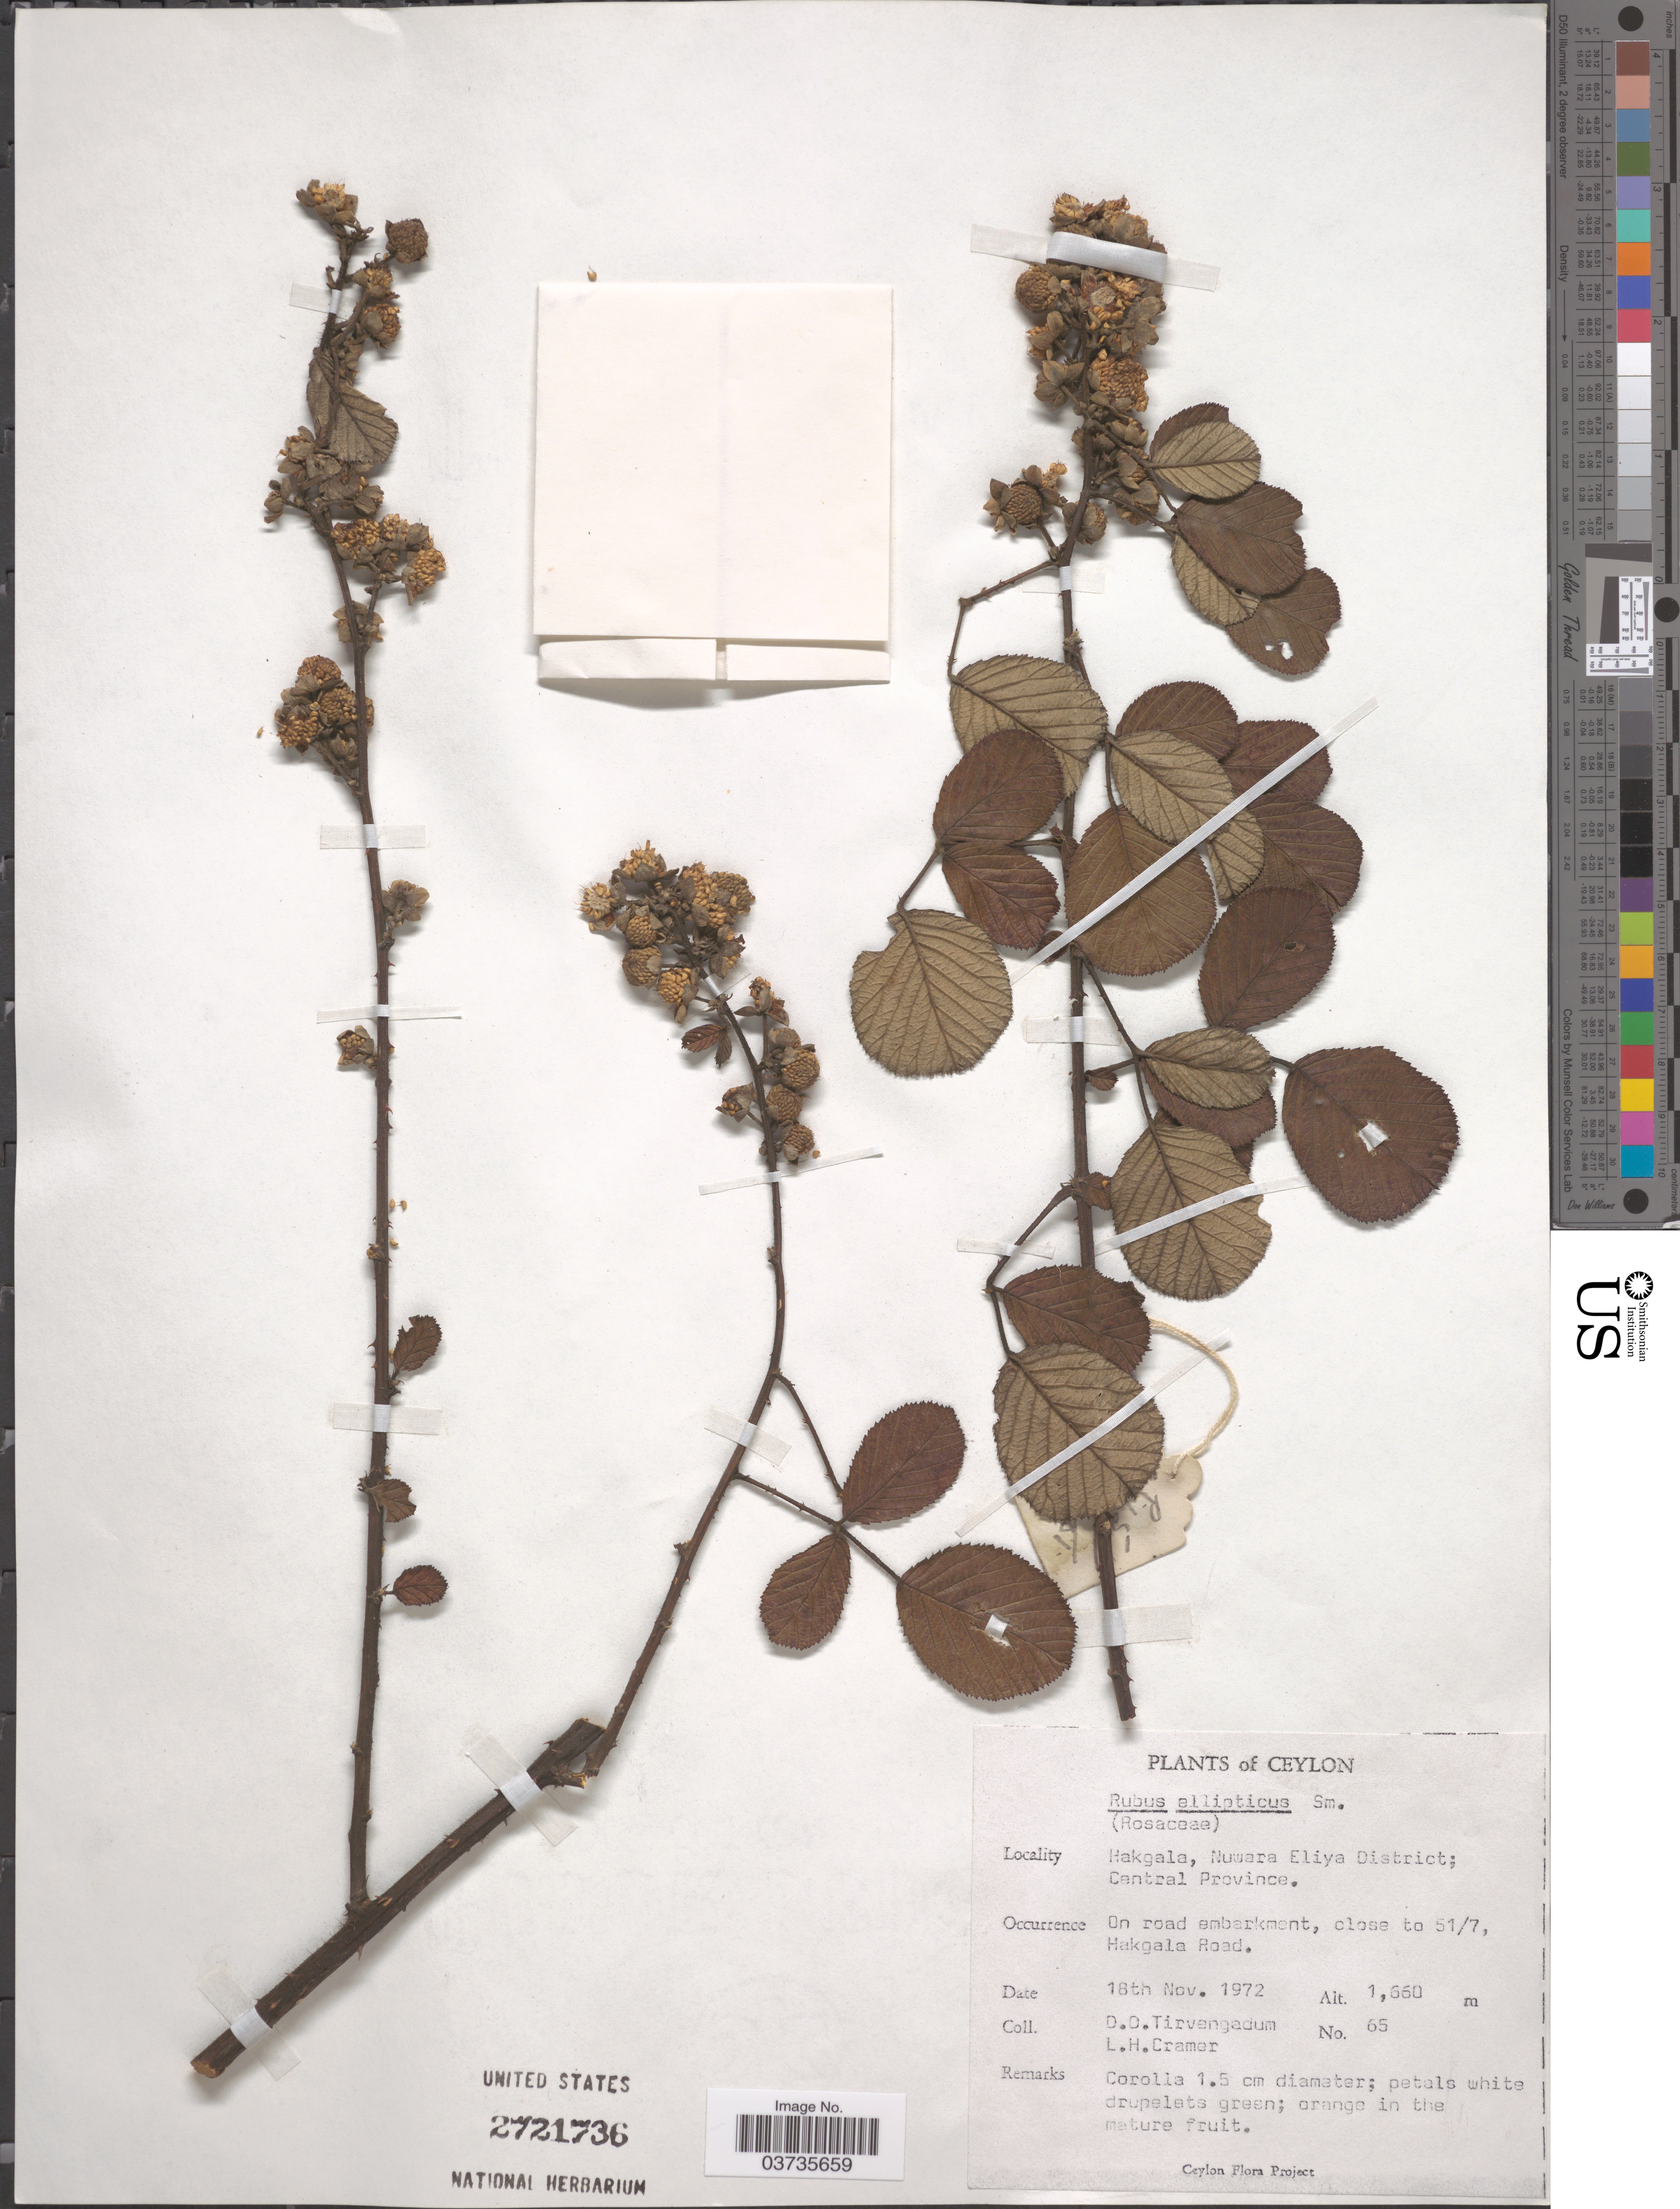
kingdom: Plantae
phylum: Tracheophyta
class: Magnoliopsida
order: Rosales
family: Rosaceae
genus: Rubus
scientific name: Rubus ellipticus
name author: Sm.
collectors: D. Tirvengadum & L. H. Cramer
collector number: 65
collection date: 1972-11-18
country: Sri Lanka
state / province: Central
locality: Ceylon. Hakgala, Nuwara Eliya District. On road embarkment, close to 51/7. Hakgala Road.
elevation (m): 1660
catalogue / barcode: US 2721736